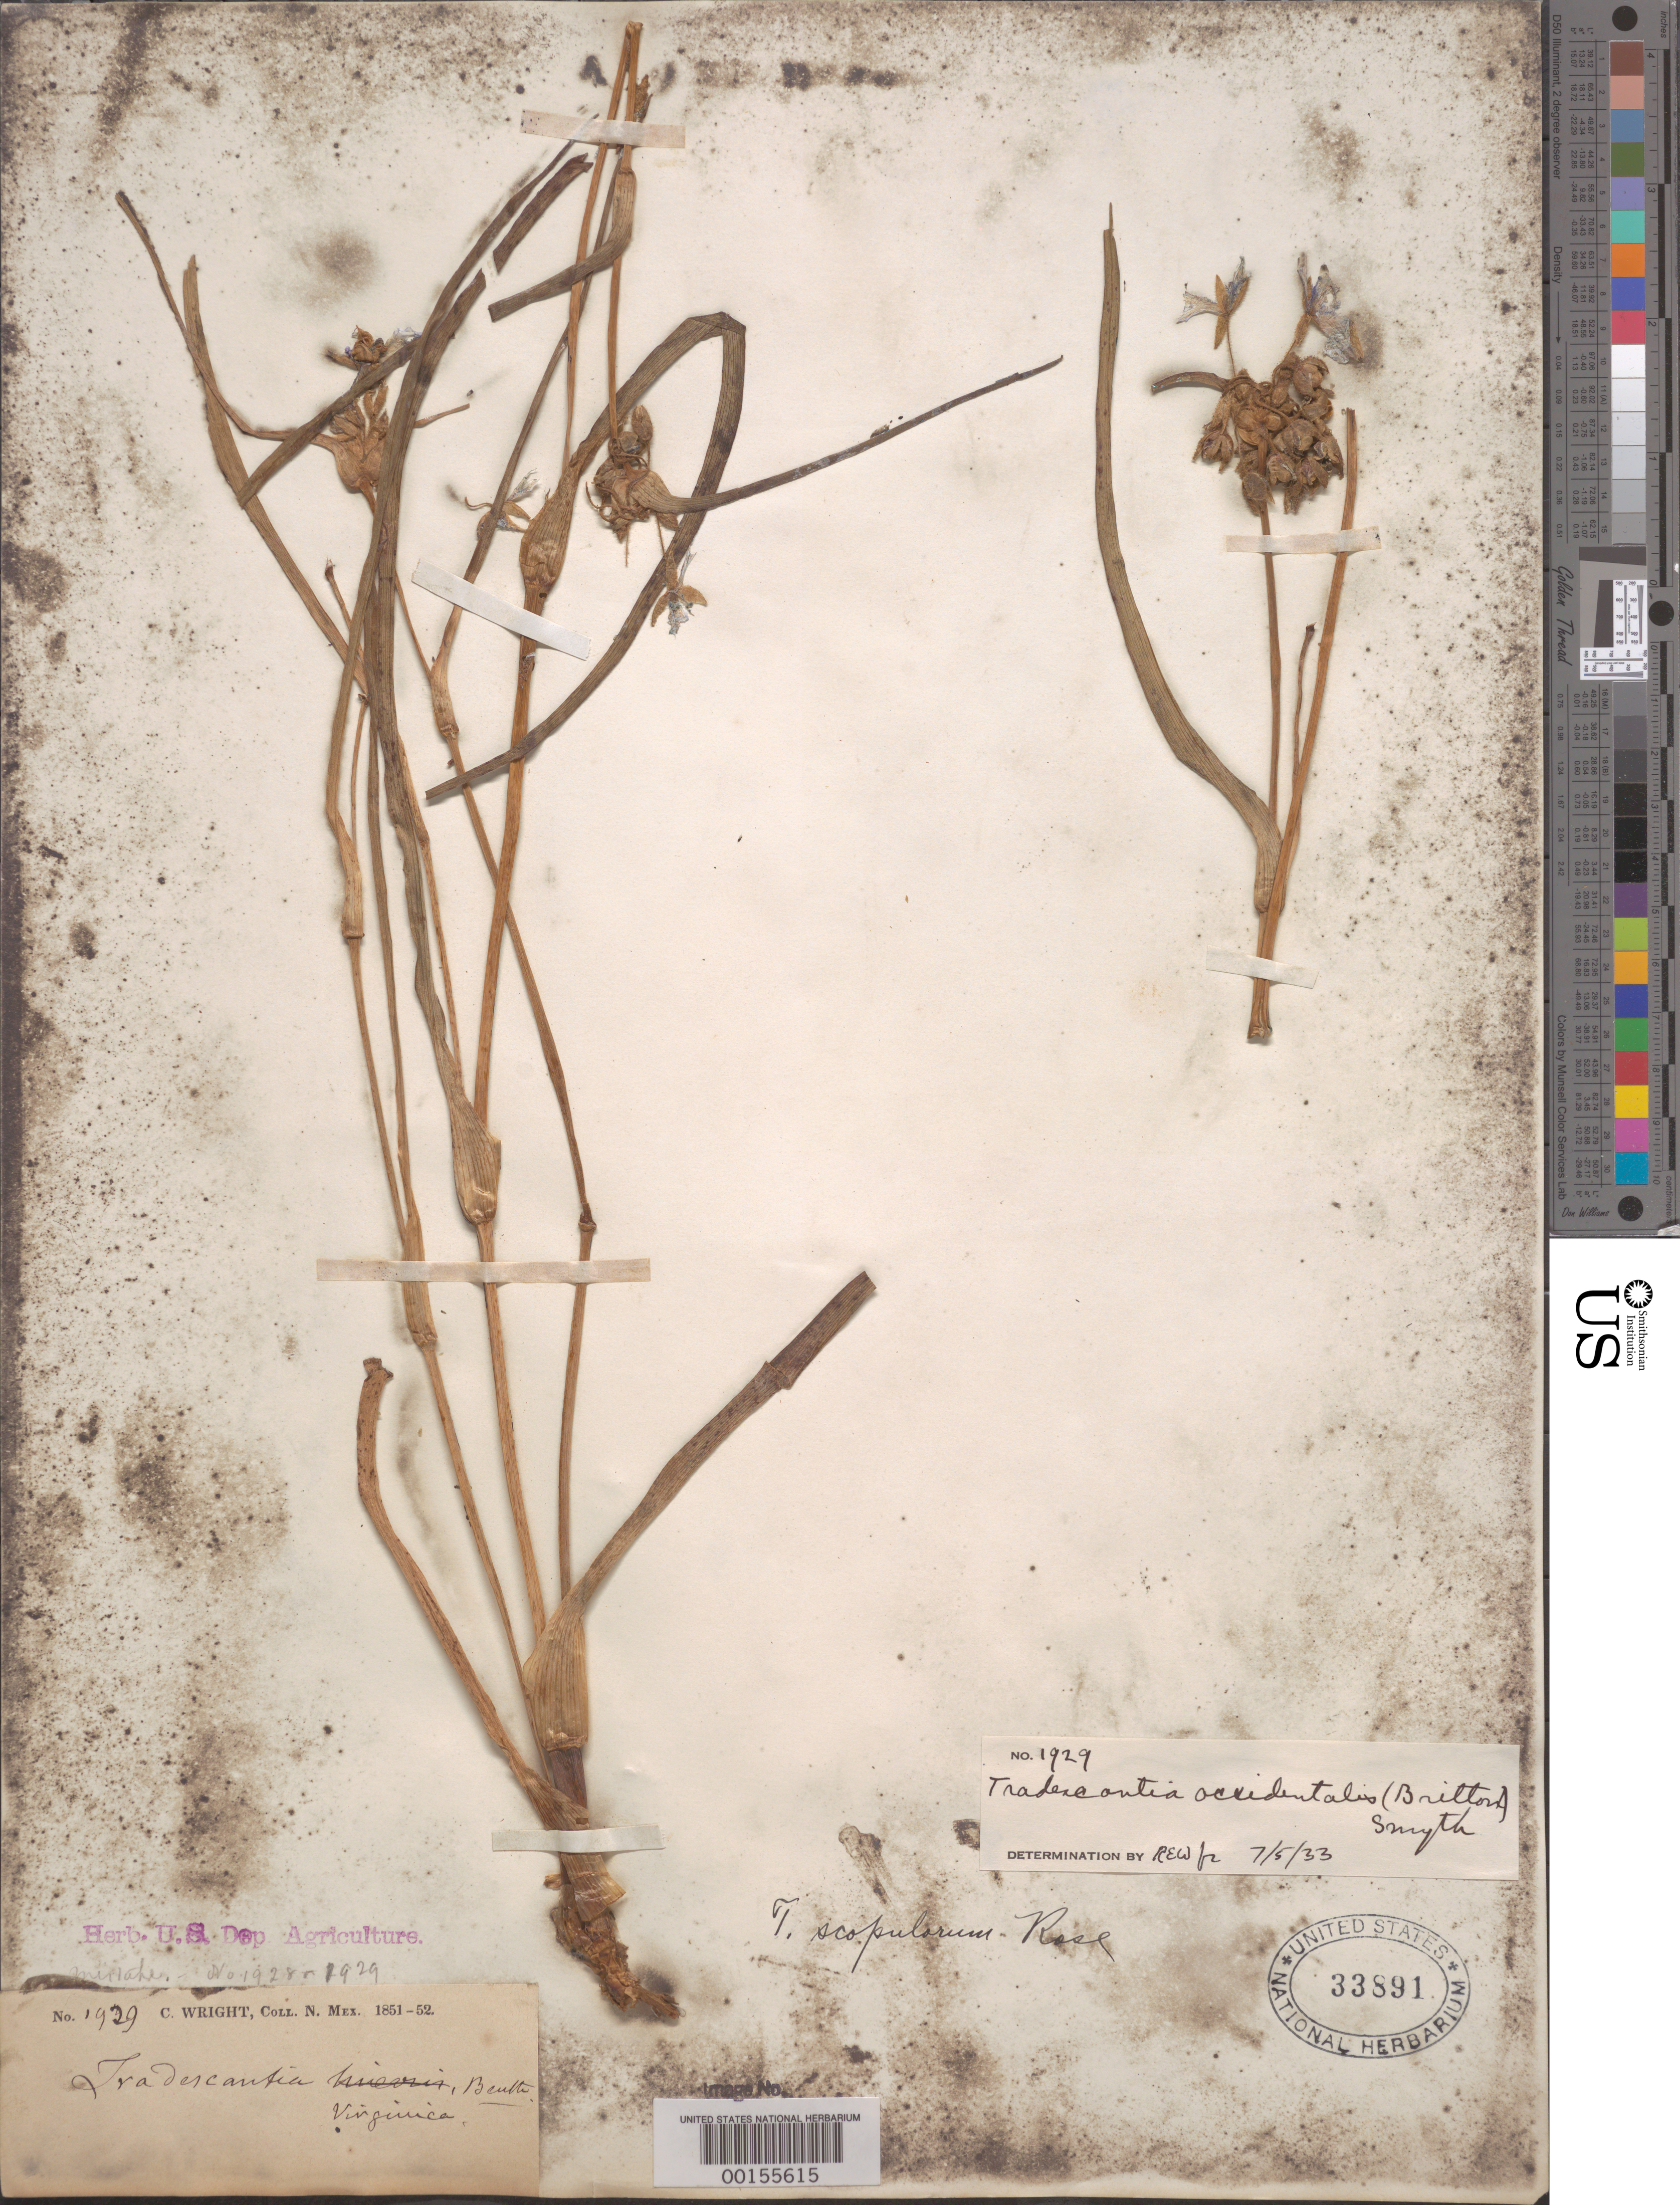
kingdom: Plantae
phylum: Tracheophyta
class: Liliopsida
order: Commelinales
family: Commelinaceae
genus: Tradescantia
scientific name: Tradescantia occidentalis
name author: (Britton) Smyth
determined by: Woodson, R. E., Jr.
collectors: C. Wright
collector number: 1929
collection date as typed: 1851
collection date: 1851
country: United States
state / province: New Mexico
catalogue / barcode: US 33891